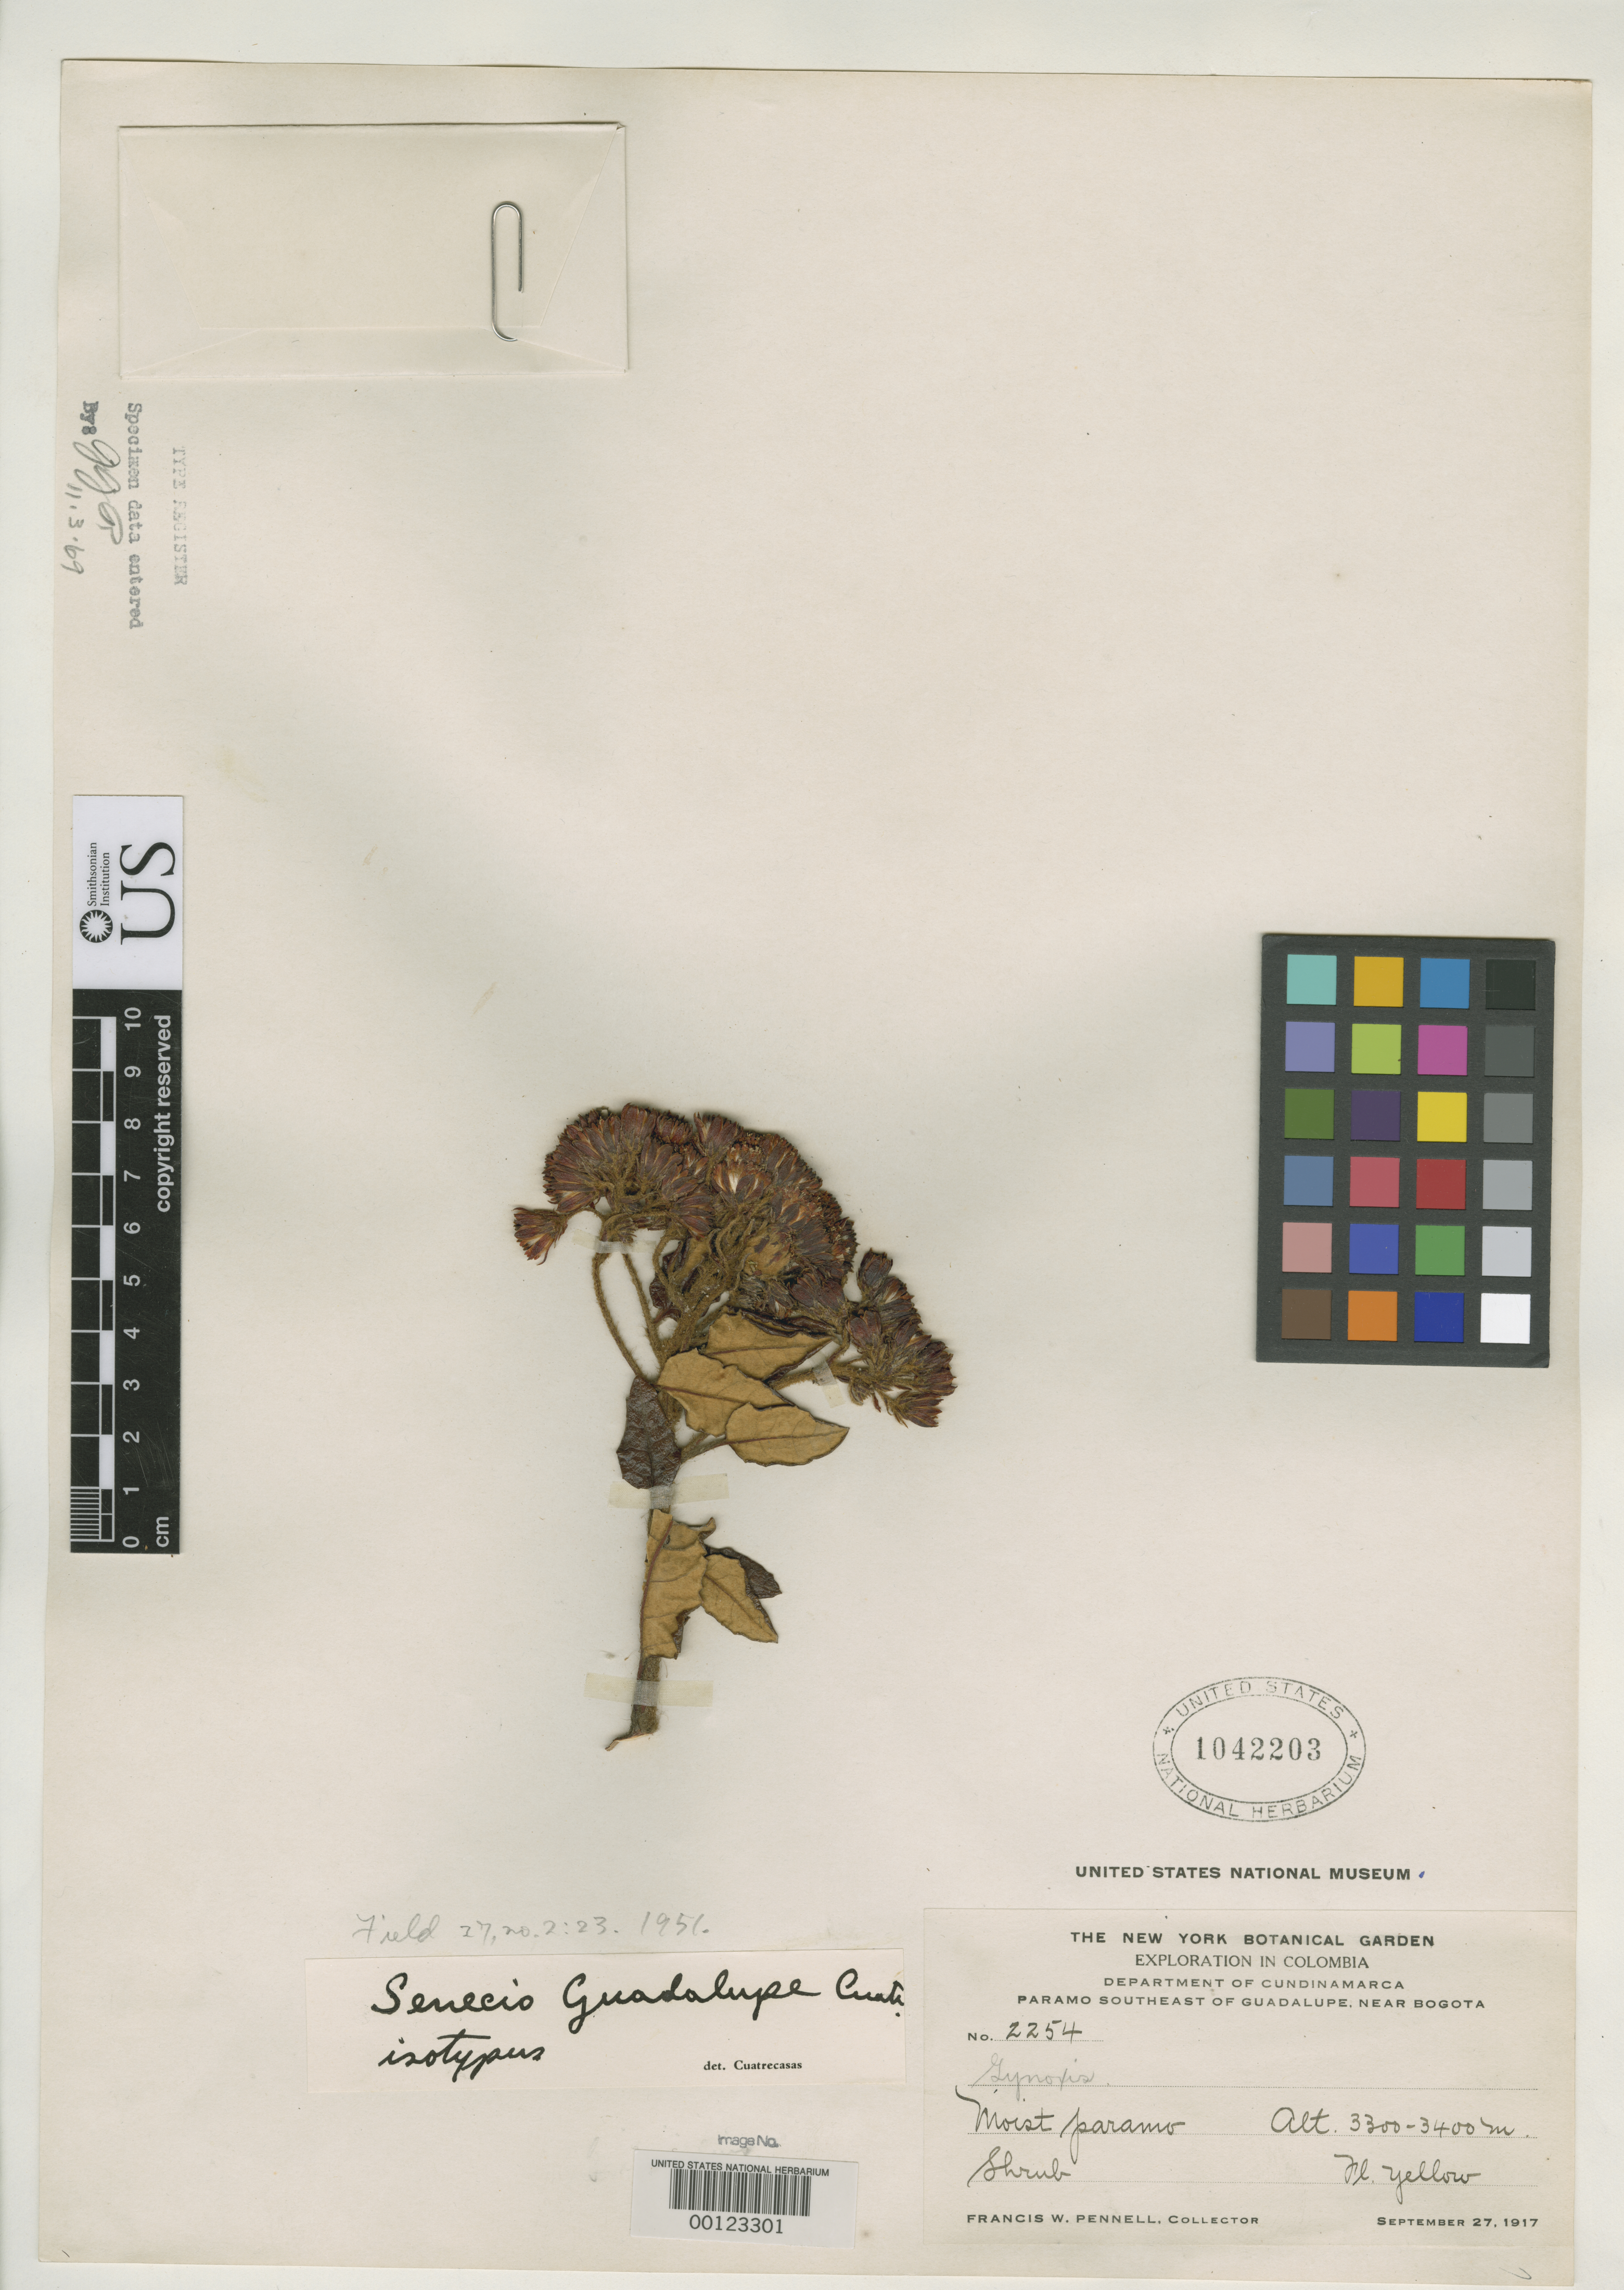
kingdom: Plantae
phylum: Tracheophyta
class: Magnoliopsida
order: Asterales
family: Asteraceae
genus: Senecio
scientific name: Senecio guadalupe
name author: Cuatrec.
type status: Isotype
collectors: F. W. Pennell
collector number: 2254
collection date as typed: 27 Sep 1917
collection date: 1917-09-27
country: Colombia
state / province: Cundinamarca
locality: Guadalupe.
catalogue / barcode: US 1042203